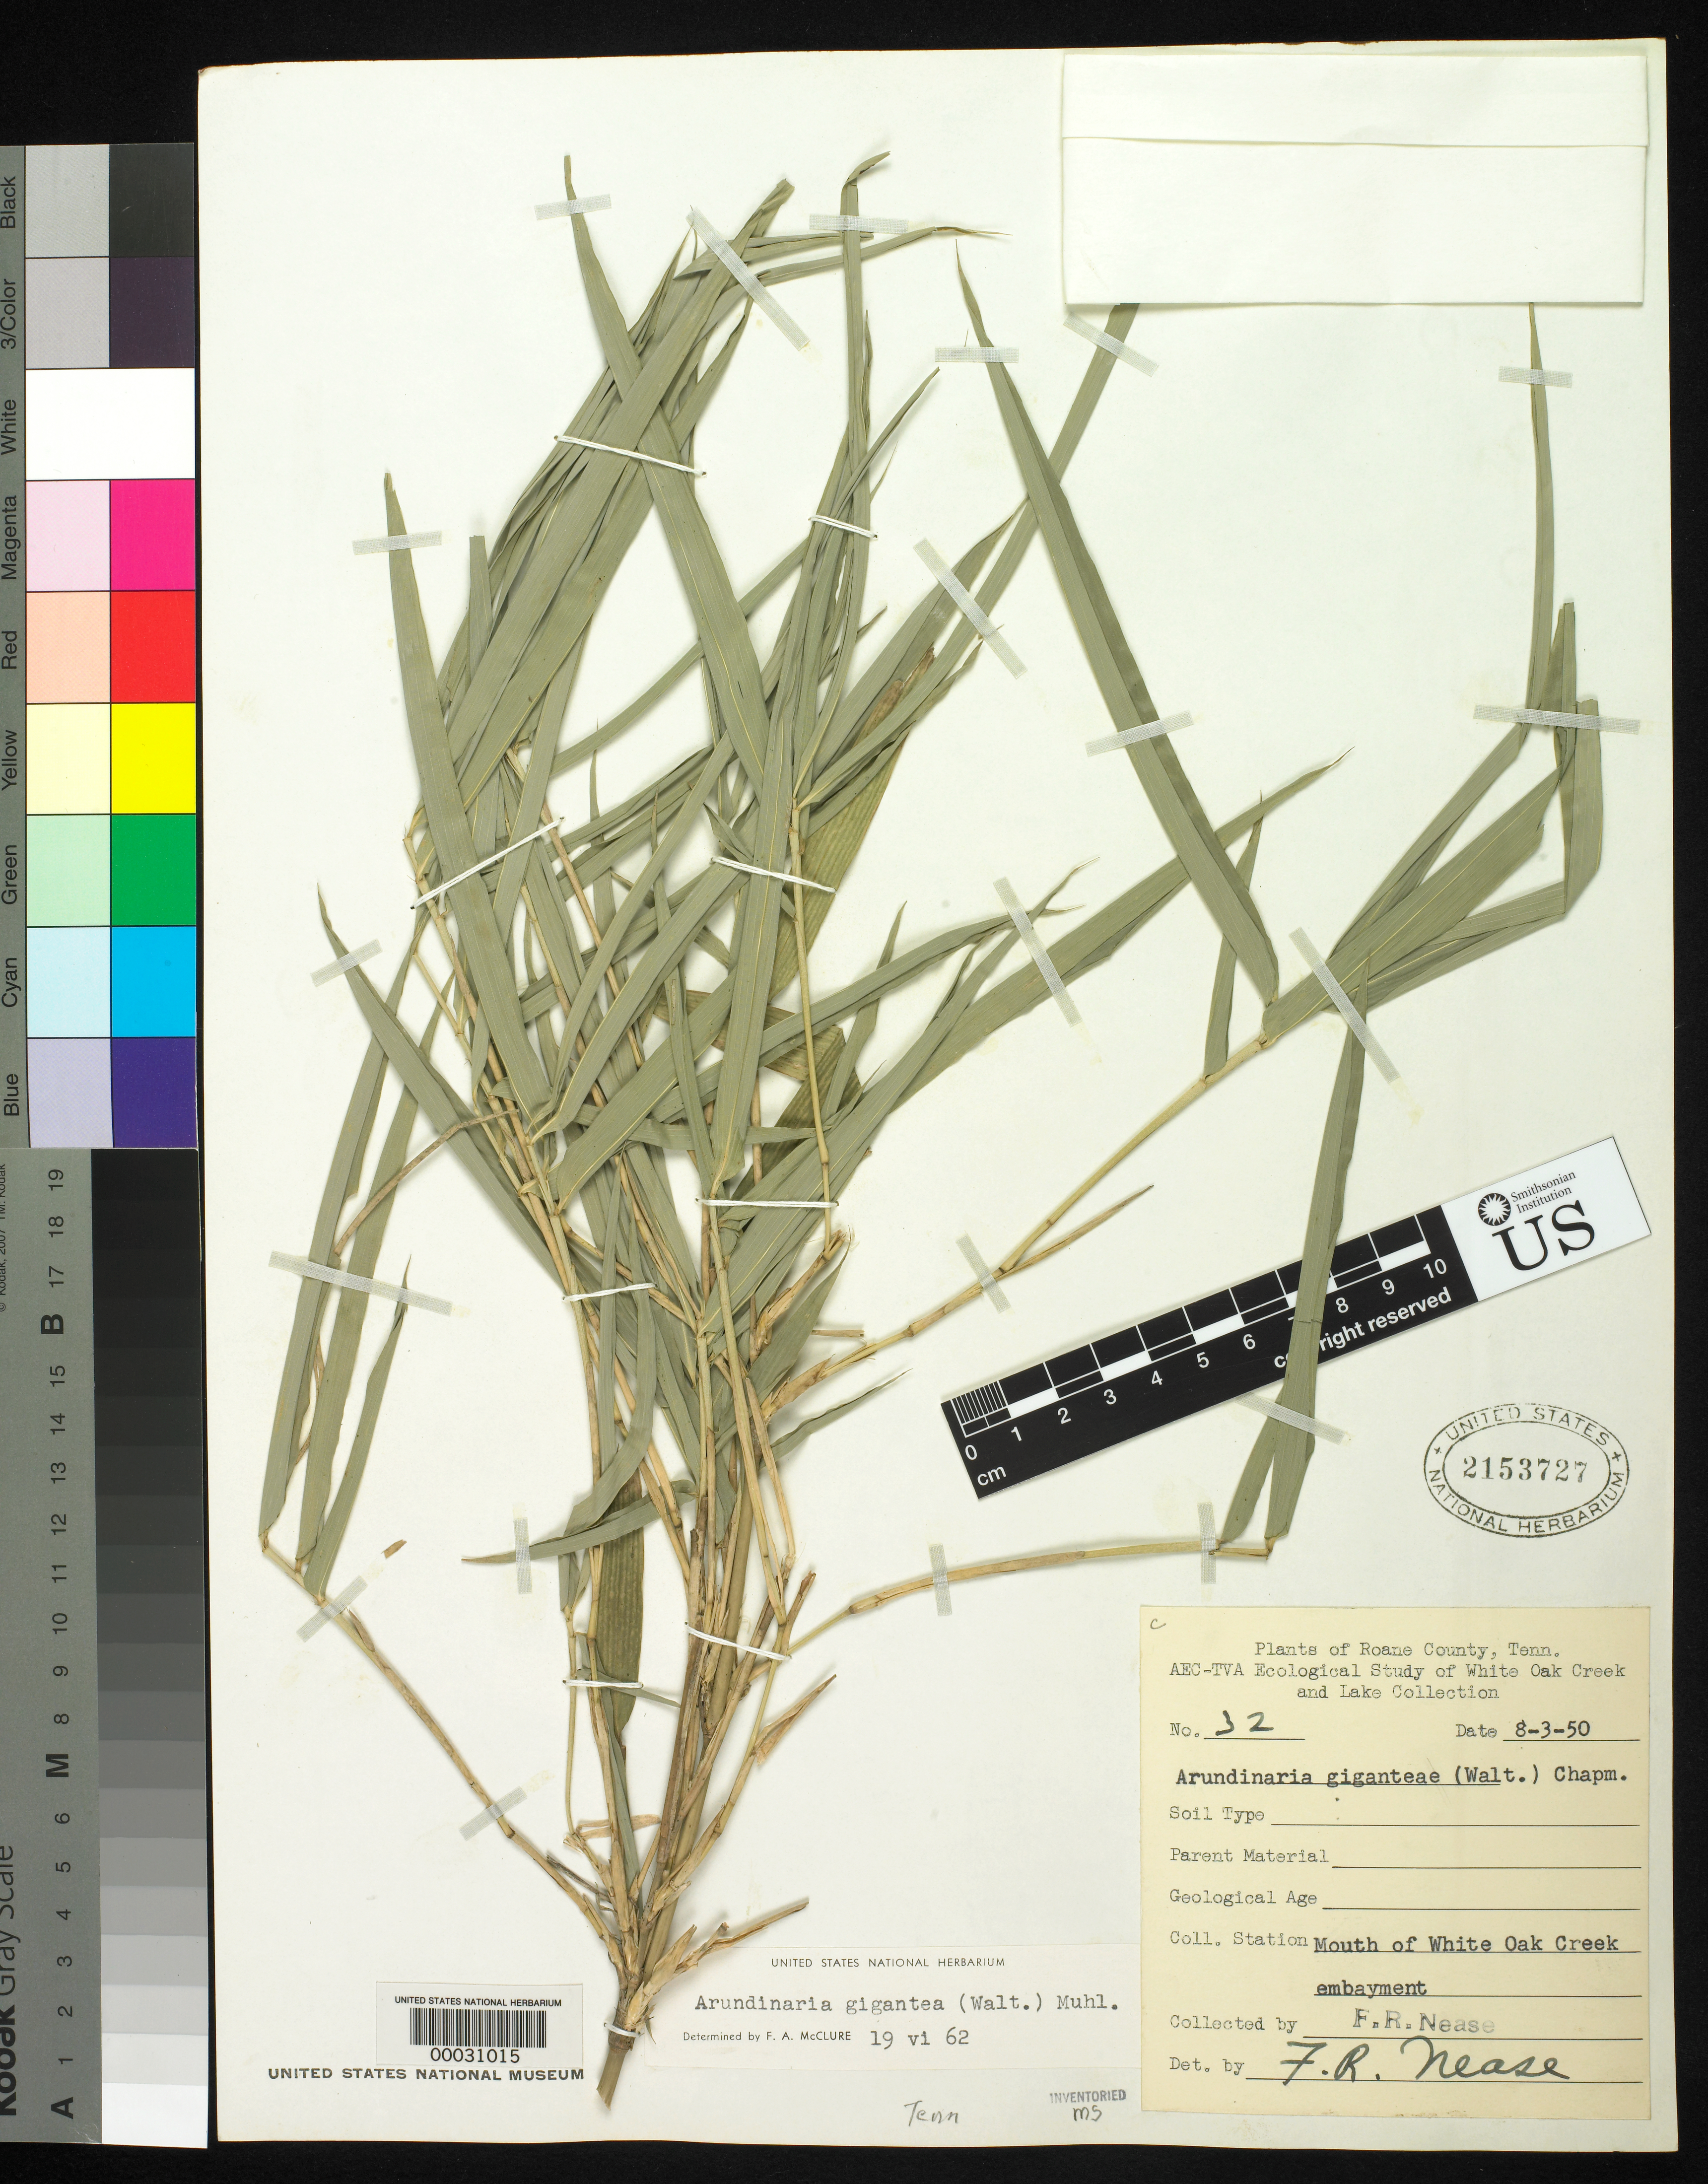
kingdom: Plantae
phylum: Tracheophyta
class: Liliopsida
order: Poales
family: Poaceae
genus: Arundinaria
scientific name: Arundinaria gigantea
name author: (Walter) Muhl.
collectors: F. Nease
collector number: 32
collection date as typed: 08 May 1950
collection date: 1950-05-08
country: United States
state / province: Tennessee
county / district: Roane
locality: White oak creek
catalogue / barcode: US 2153727